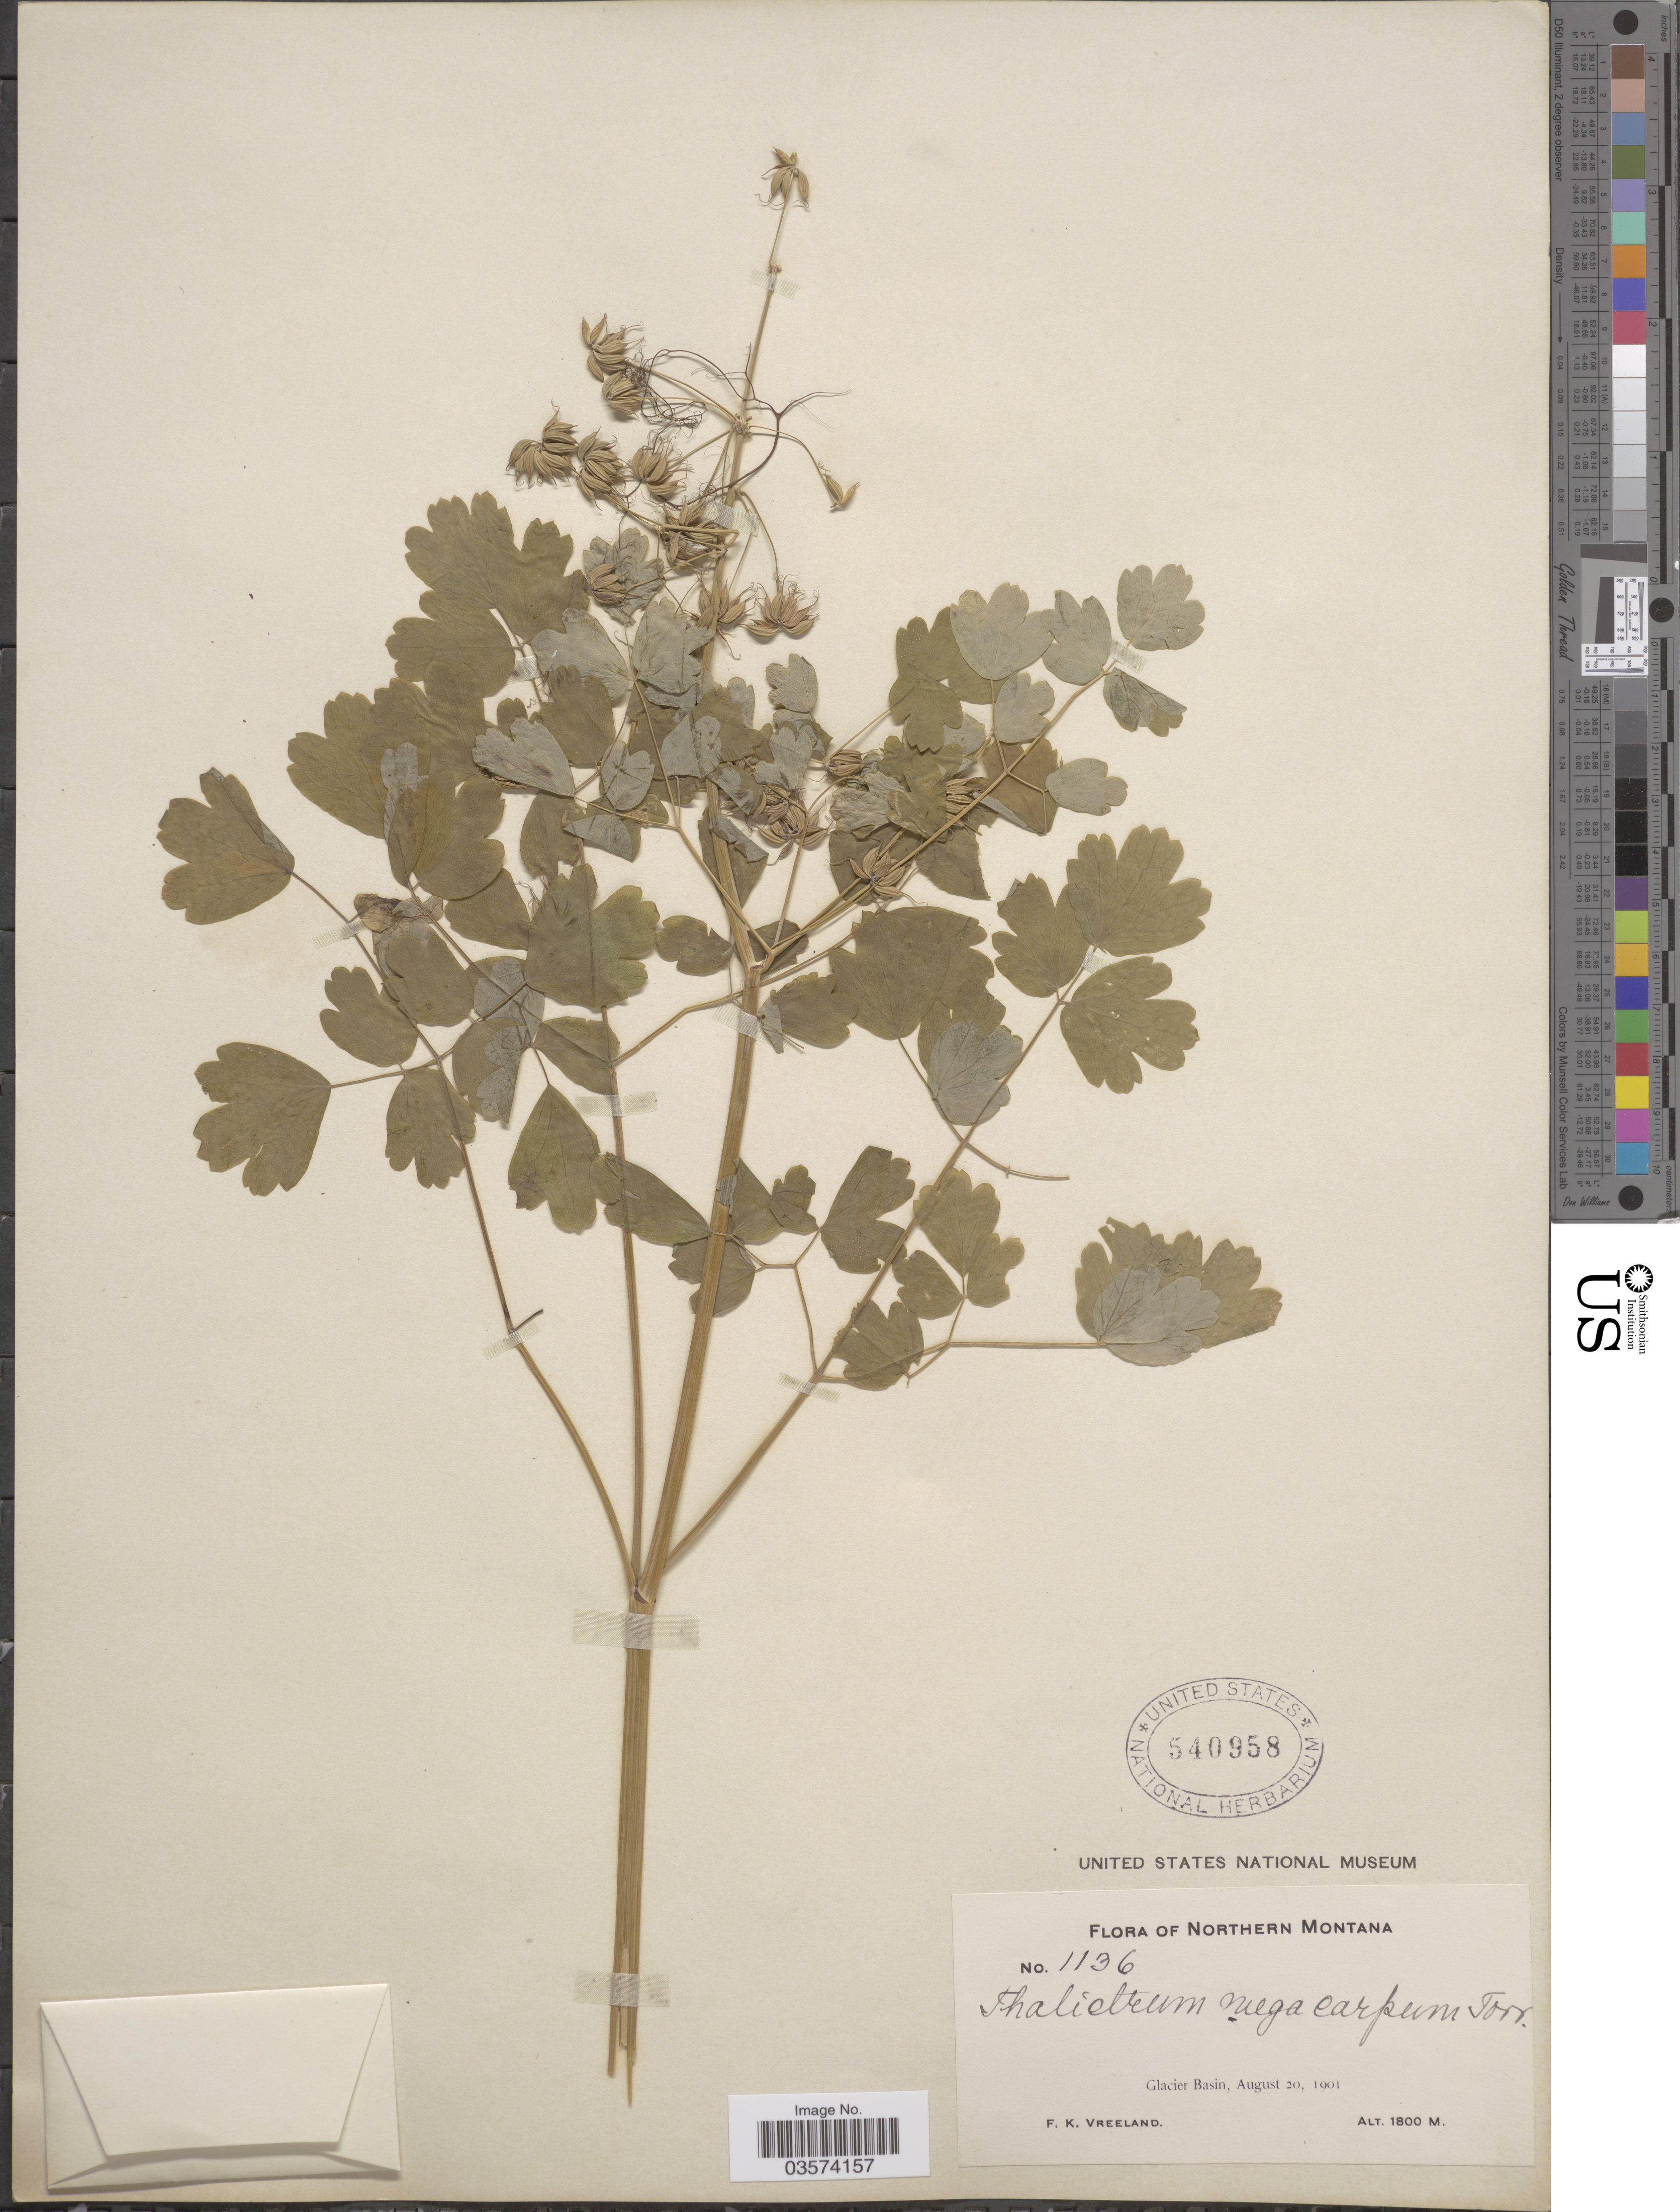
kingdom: Plantae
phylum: Tracheophyta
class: Magnoliopsida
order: Ranunculales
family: Ranunculaceae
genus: Thalictrum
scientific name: Thalictrum occidentale var. palousense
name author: H. St. John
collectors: F. Vreeland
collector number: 1136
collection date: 1901-08-20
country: United States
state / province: Montana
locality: Northern Montana. Glacier Basin.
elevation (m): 1800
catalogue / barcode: US 540958